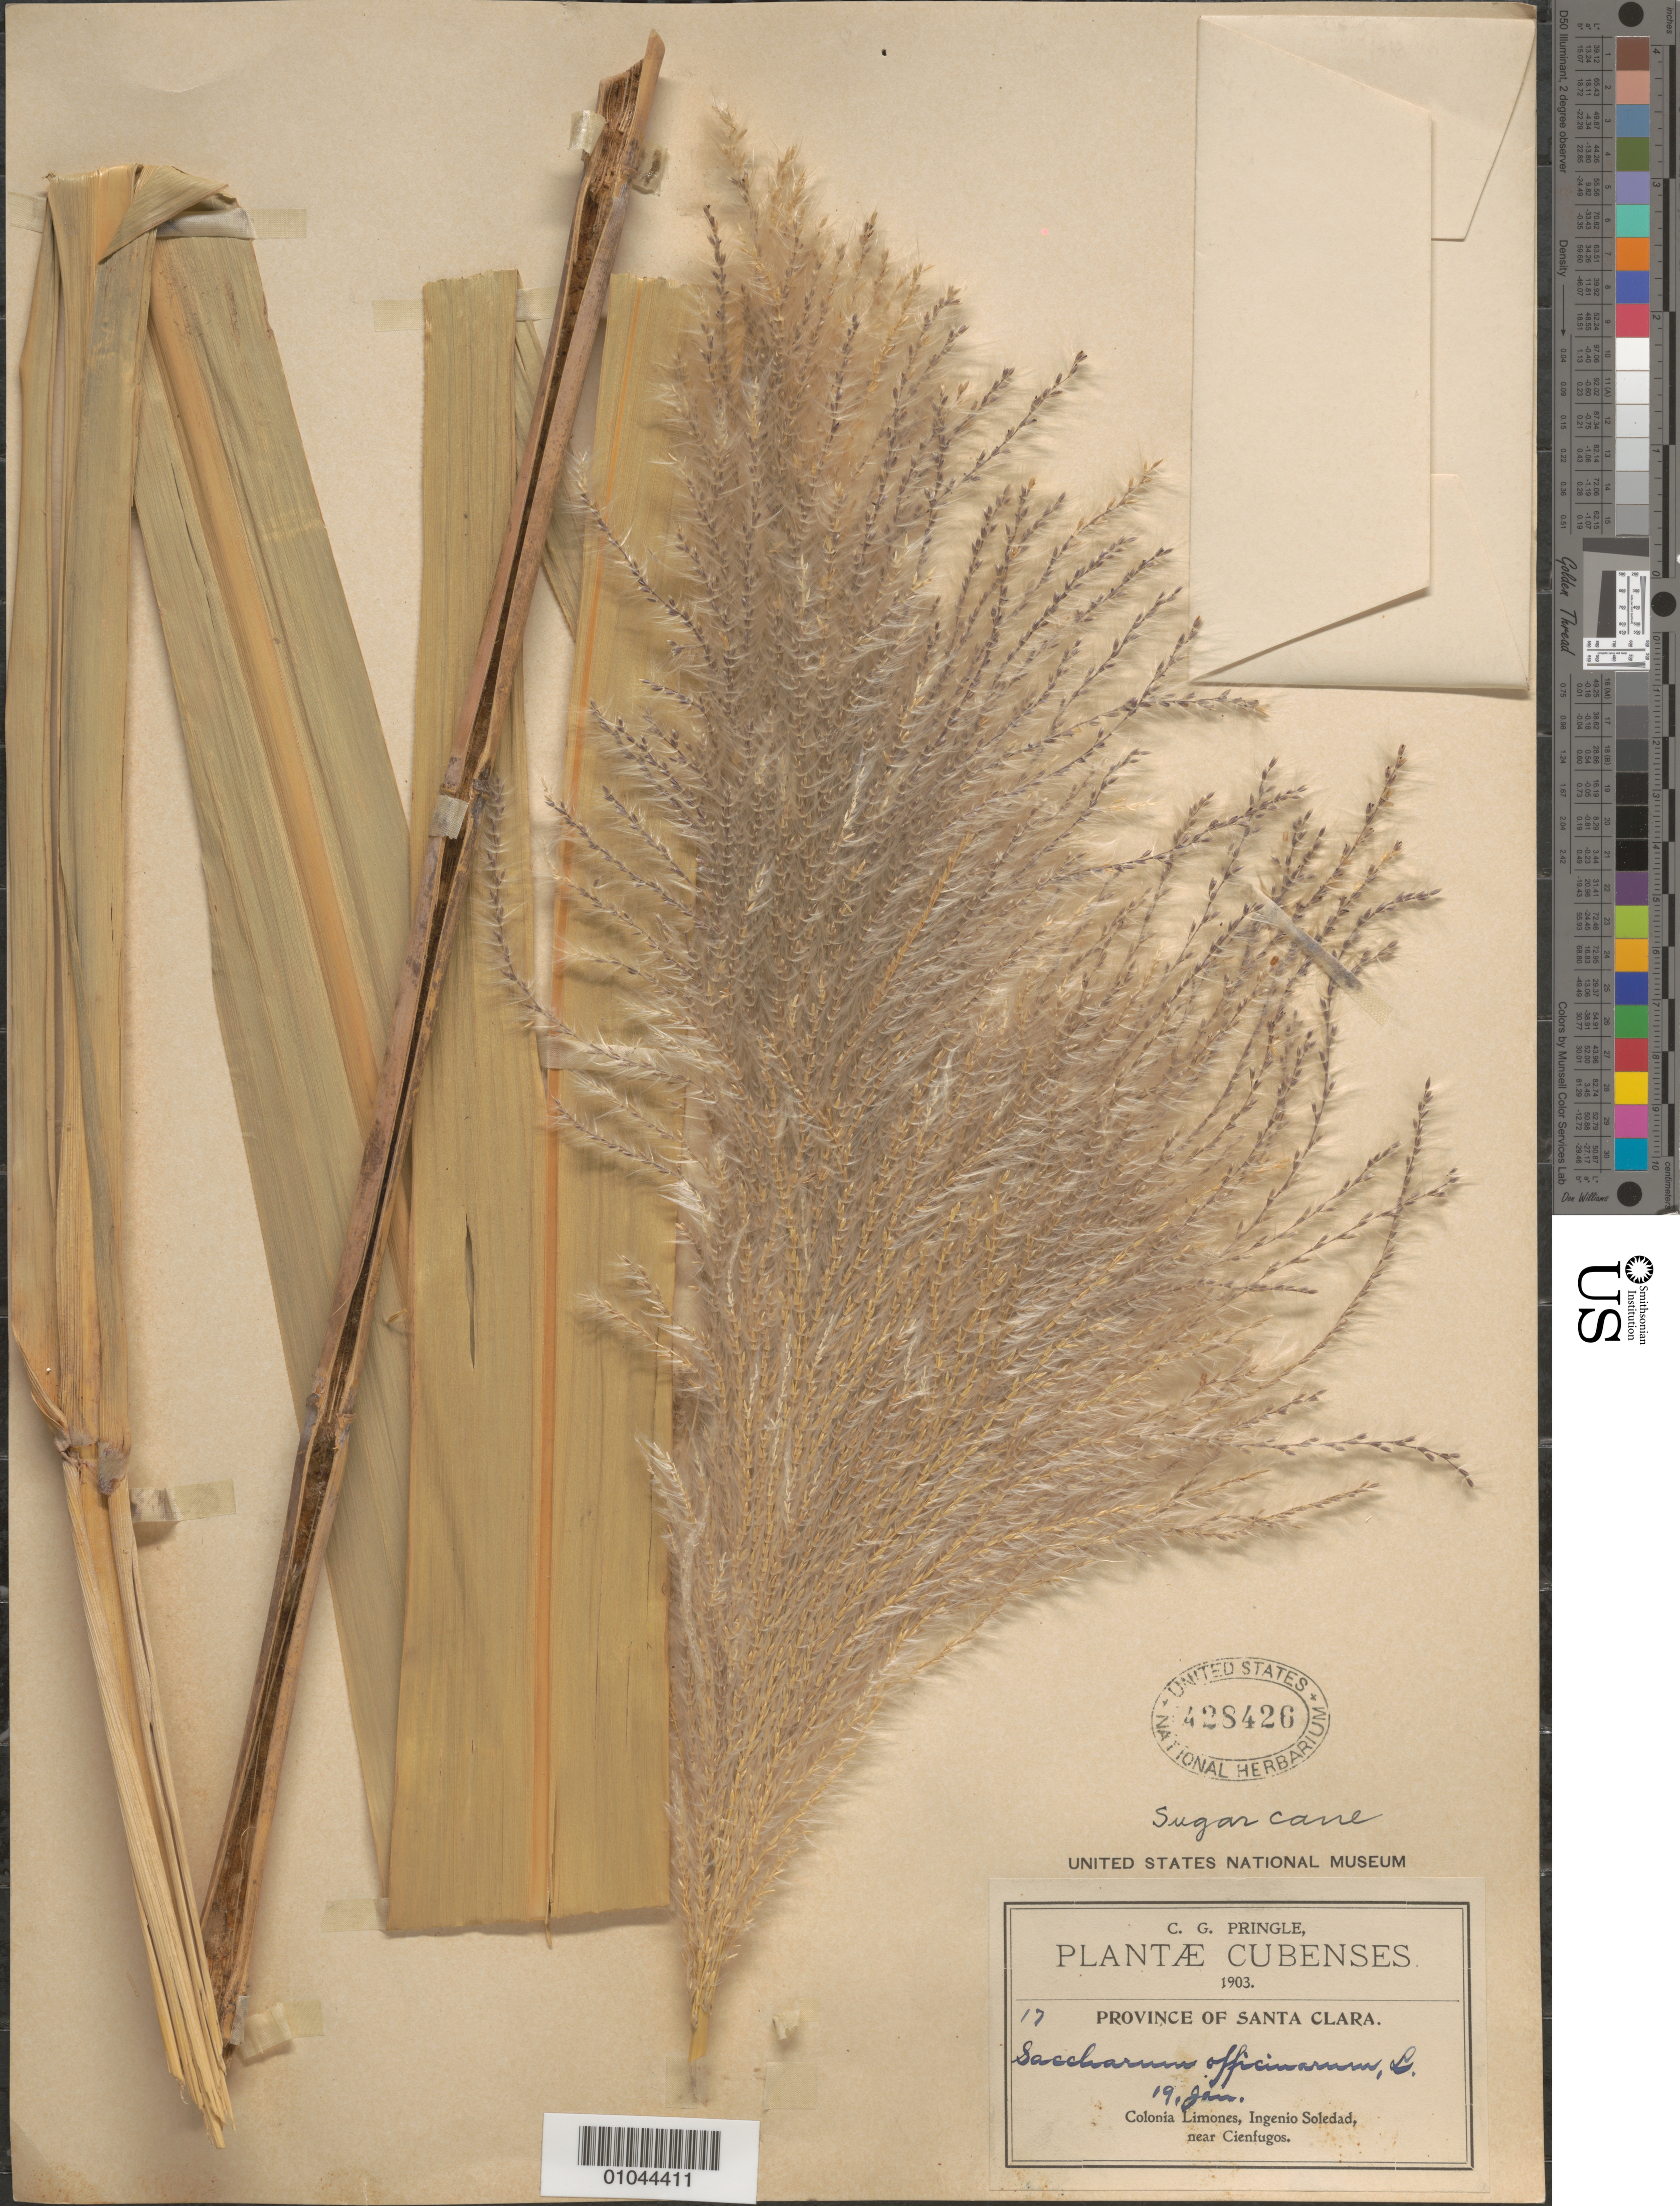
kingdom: Plantae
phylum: Tracheophyta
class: Liliopsida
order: Poales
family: Poaceae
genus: Saccharum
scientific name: Saccharum officinarum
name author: L.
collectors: C. G. Pringle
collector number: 17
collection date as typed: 19 Jan 1903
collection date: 1903-01-19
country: Cuba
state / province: Cienfuegos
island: Cuba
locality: Colonia Limones, Ingenio Soledad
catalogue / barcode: US 428426